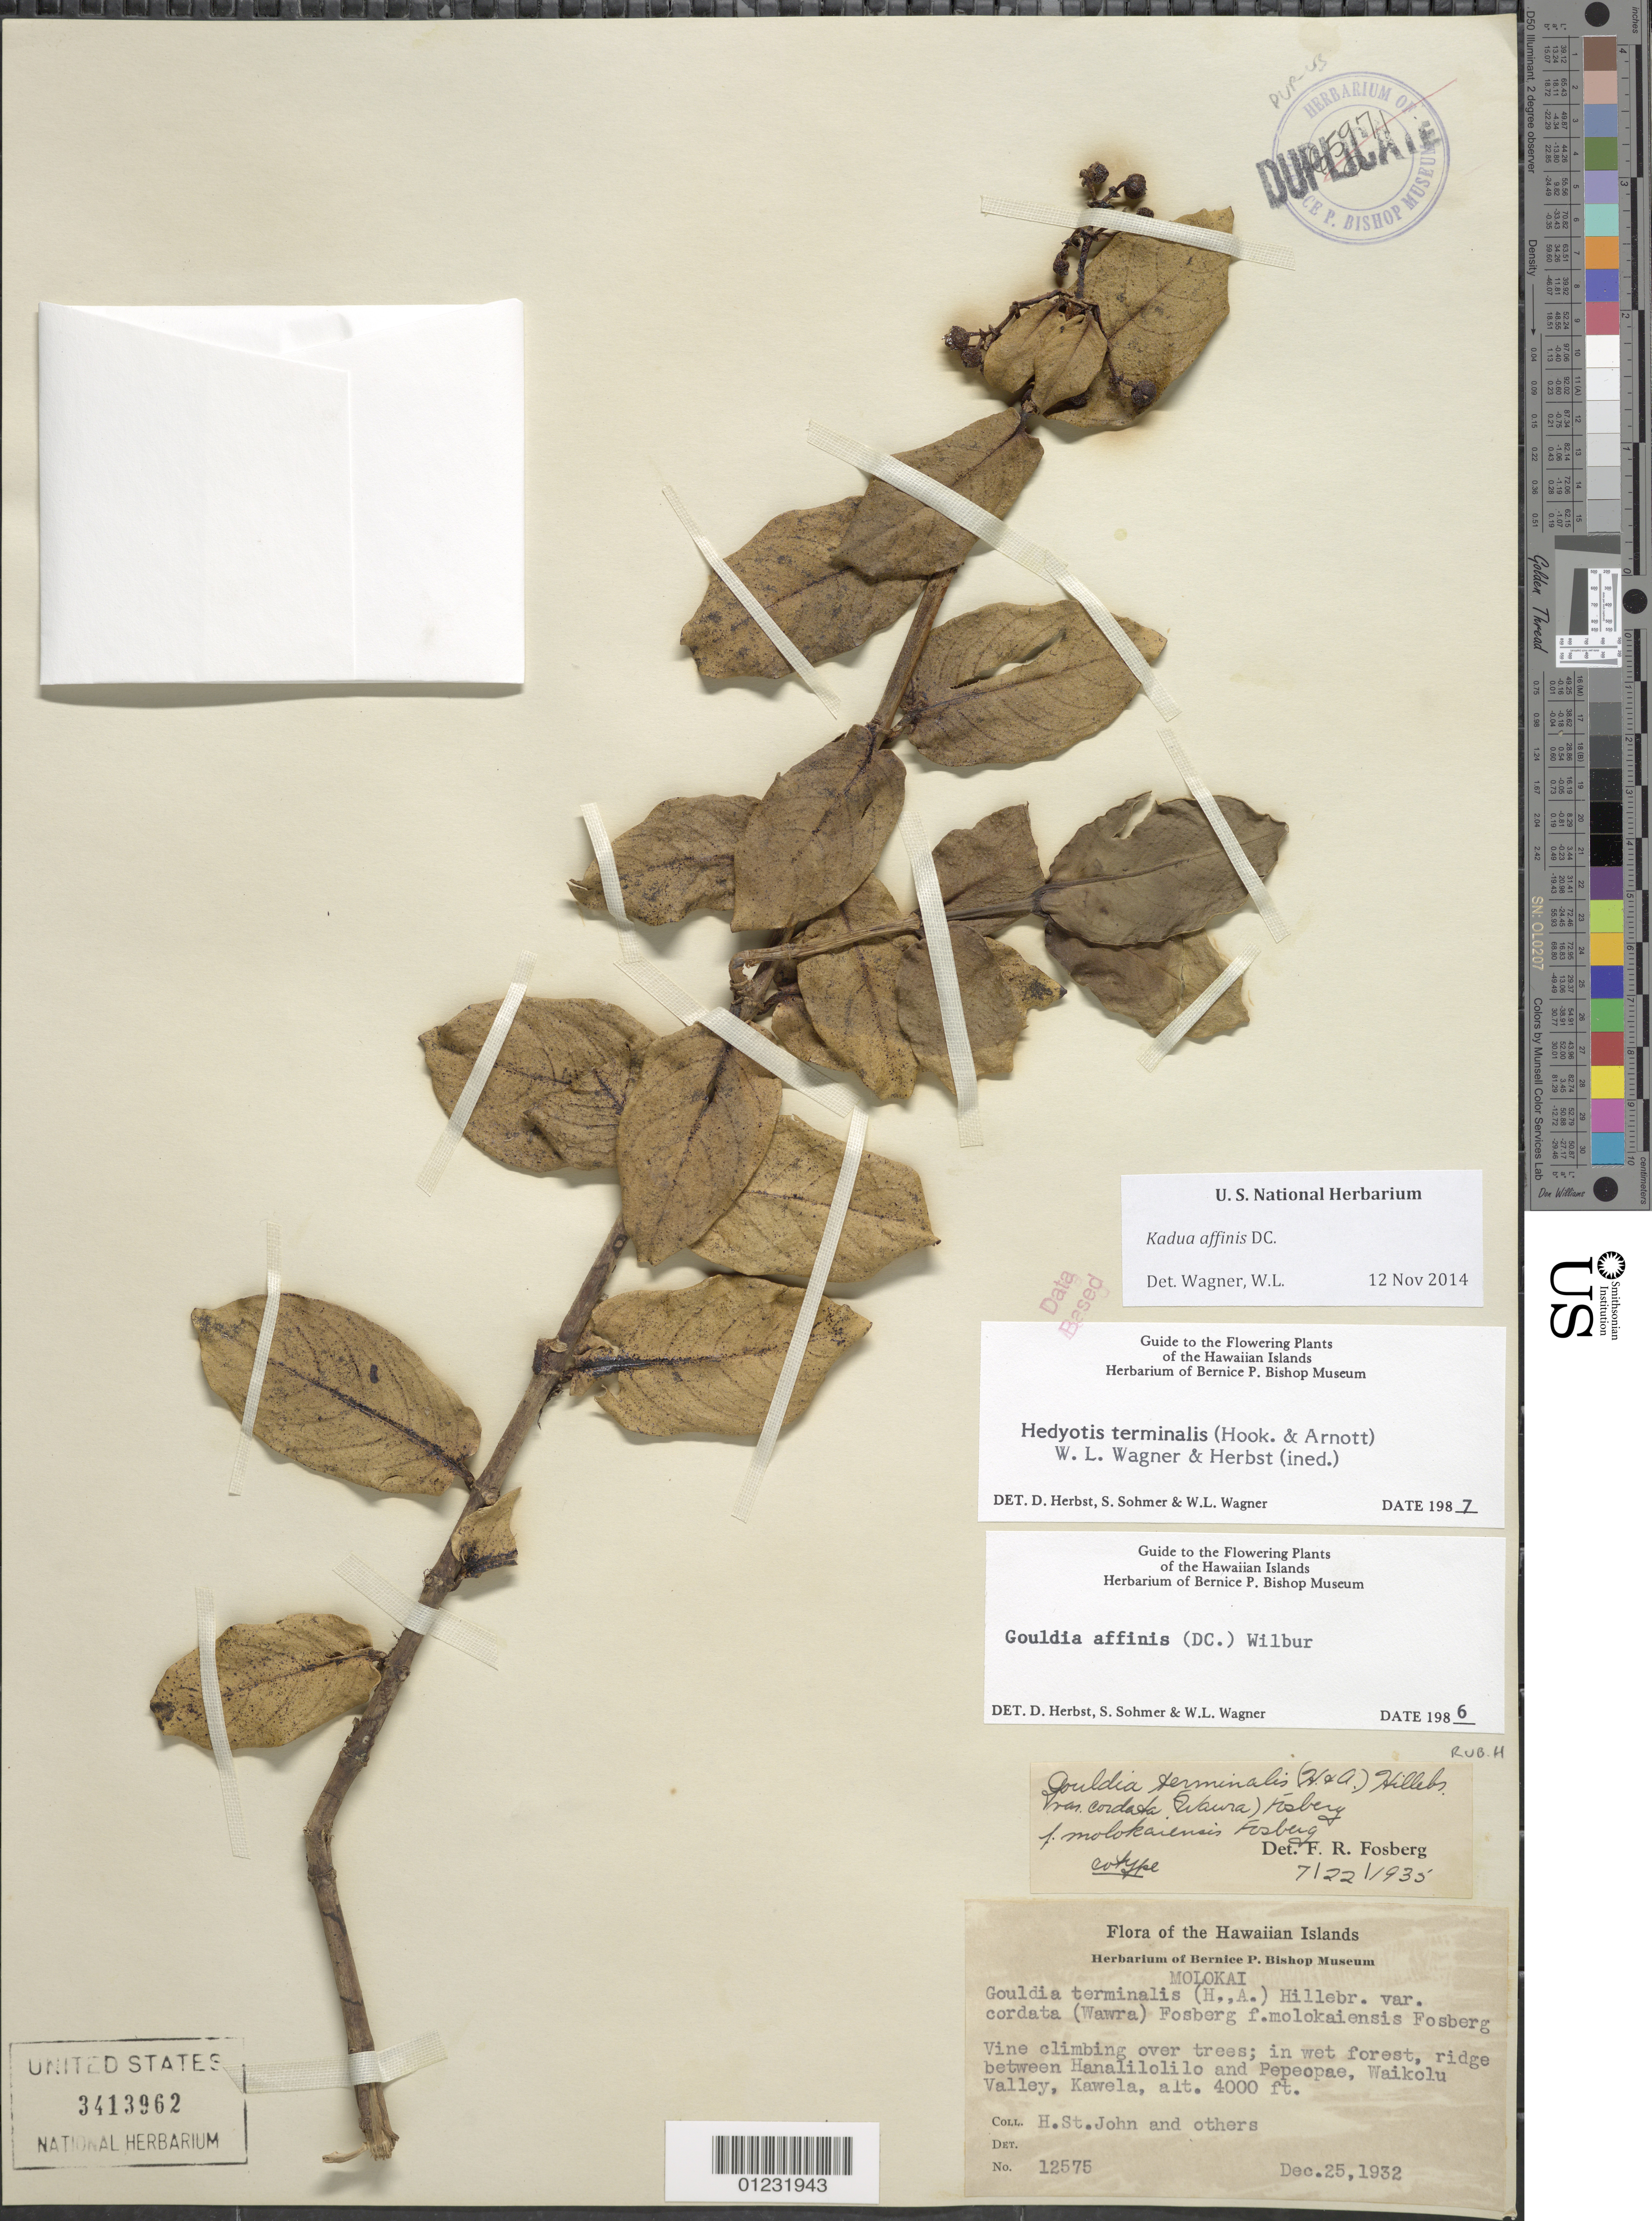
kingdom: Plantae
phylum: Tracheophyta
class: Magnoliopsida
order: Gentianales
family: Rubiaceae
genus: Kadua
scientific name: Kadua affinis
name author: DC.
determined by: Wagner, W. L., (BOT), Smithsonian Institution - National Museum of Natural History (UNITED STATES)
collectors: H. St. John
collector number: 12575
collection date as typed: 25 Dec 1932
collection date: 1932-12-25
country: United States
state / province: Hawaii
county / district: Maui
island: Moloka'i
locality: Ridge between Hanalilolilo and Pepeopae, Waikolu Valley, Kawela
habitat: Wet forest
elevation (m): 1219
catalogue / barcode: US 3413962